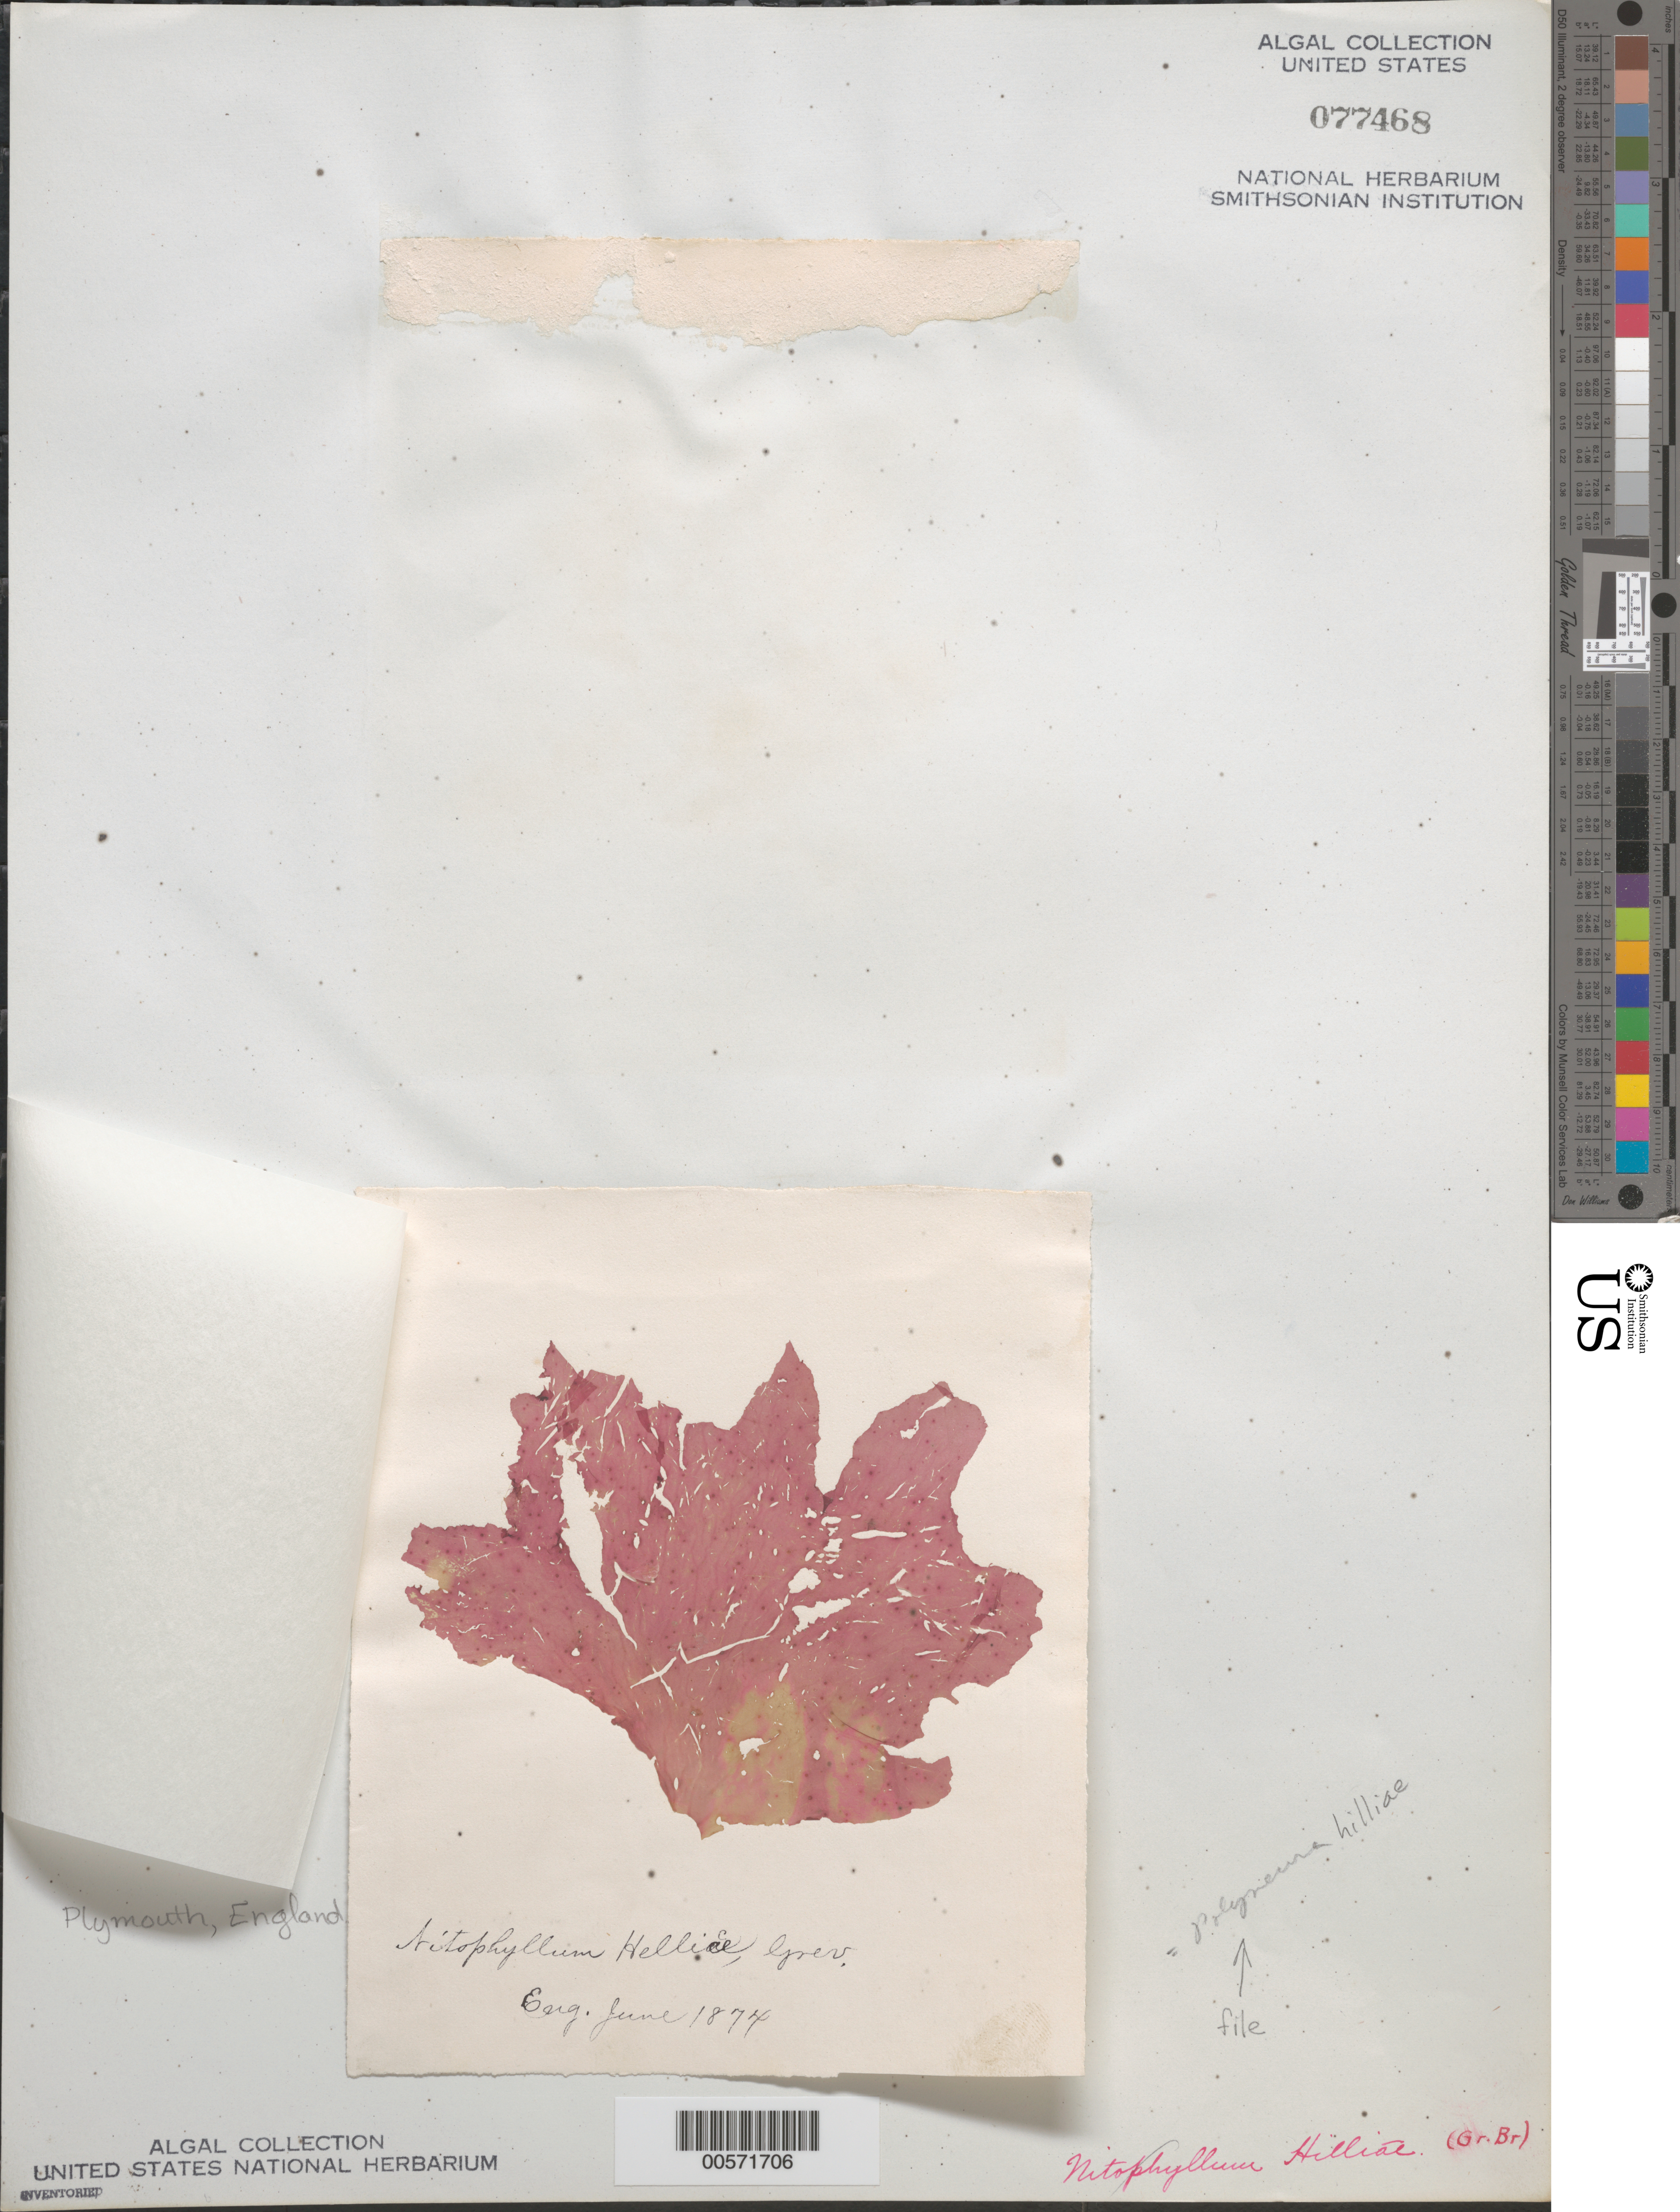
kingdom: Plantae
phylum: Rhodophyta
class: Florideophyceae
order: Ceramiales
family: Delesseriaceae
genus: Polyneura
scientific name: Polyneura bonnemaisonii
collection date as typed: Jun 1874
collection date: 1874-06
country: United Kingdom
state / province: England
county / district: Devon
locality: Plymouth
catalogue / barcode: US 77468